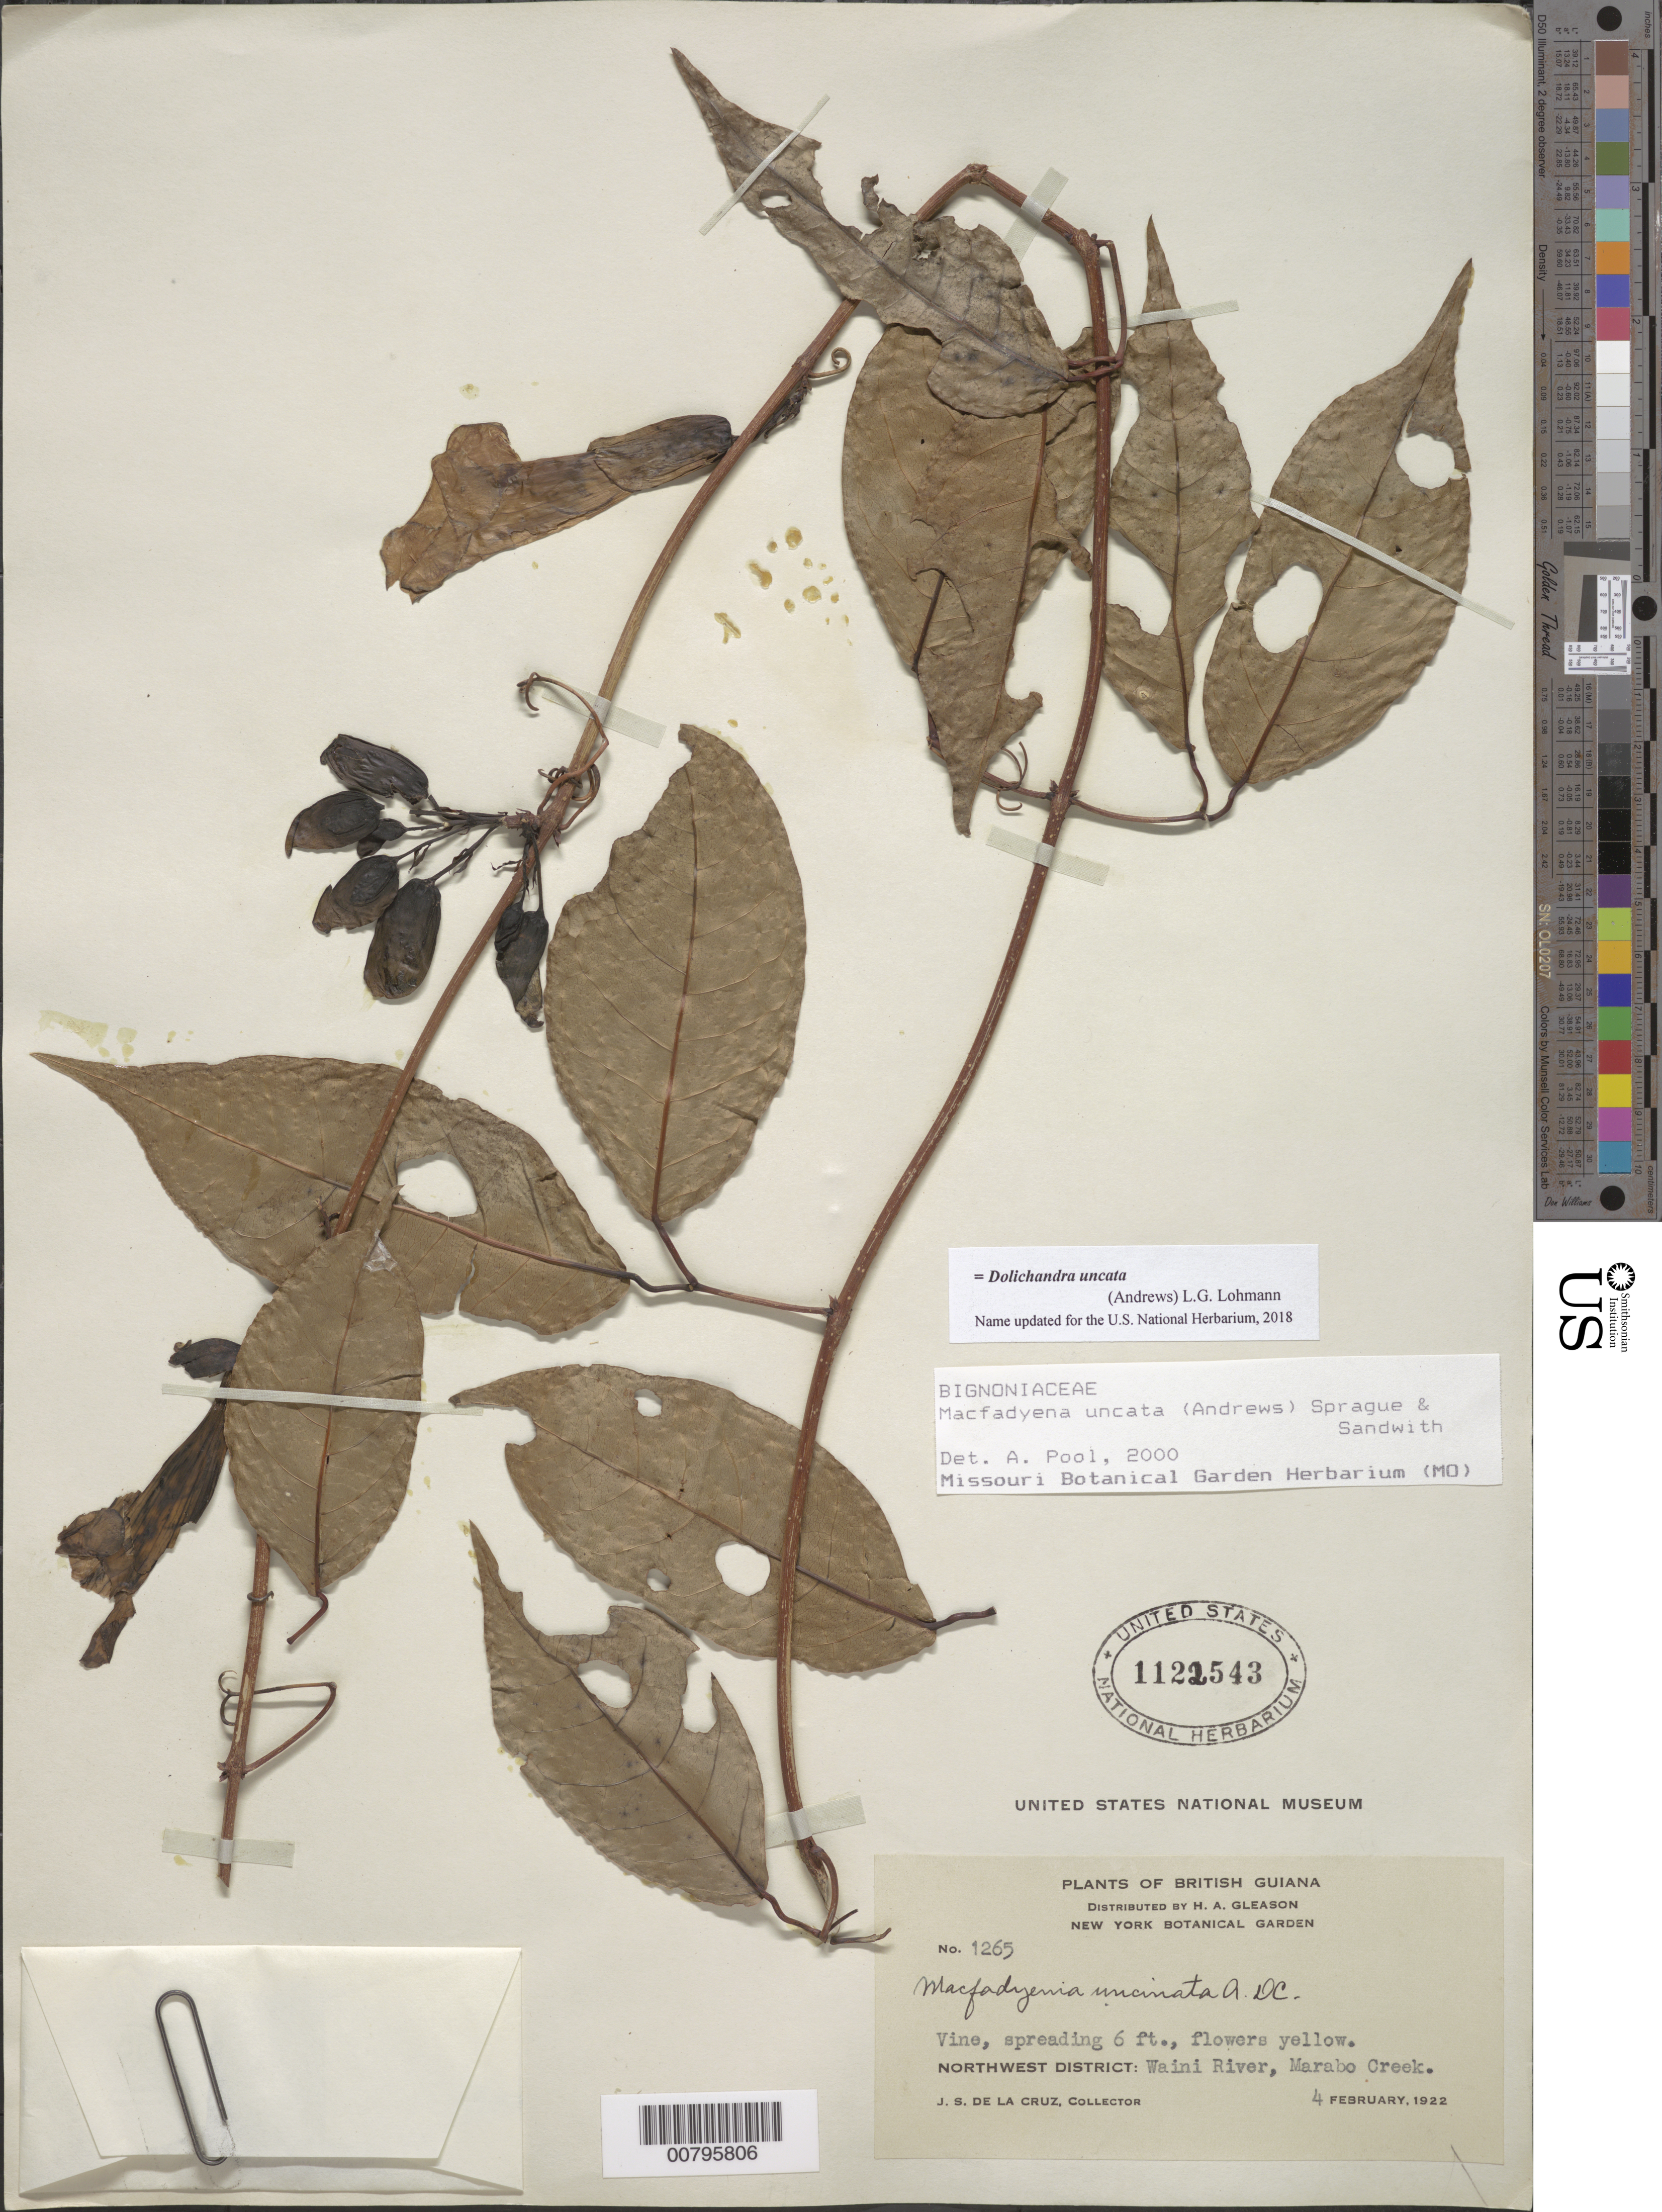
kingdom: Plantae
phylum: Tracheophyta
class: Magnoliopsida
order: Lamiales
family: Bignoniaceae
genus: Dolichandra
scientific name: Dolichandra uncata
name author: (Andrews) L.G. Lohmann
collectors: J. S. de la Cruz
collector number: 1265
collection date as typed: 4-Feb-22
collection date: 1922-02-04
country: Guyana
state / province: Barima-Waini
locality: Waini River, Marabo Creek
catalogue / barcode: US 1122543